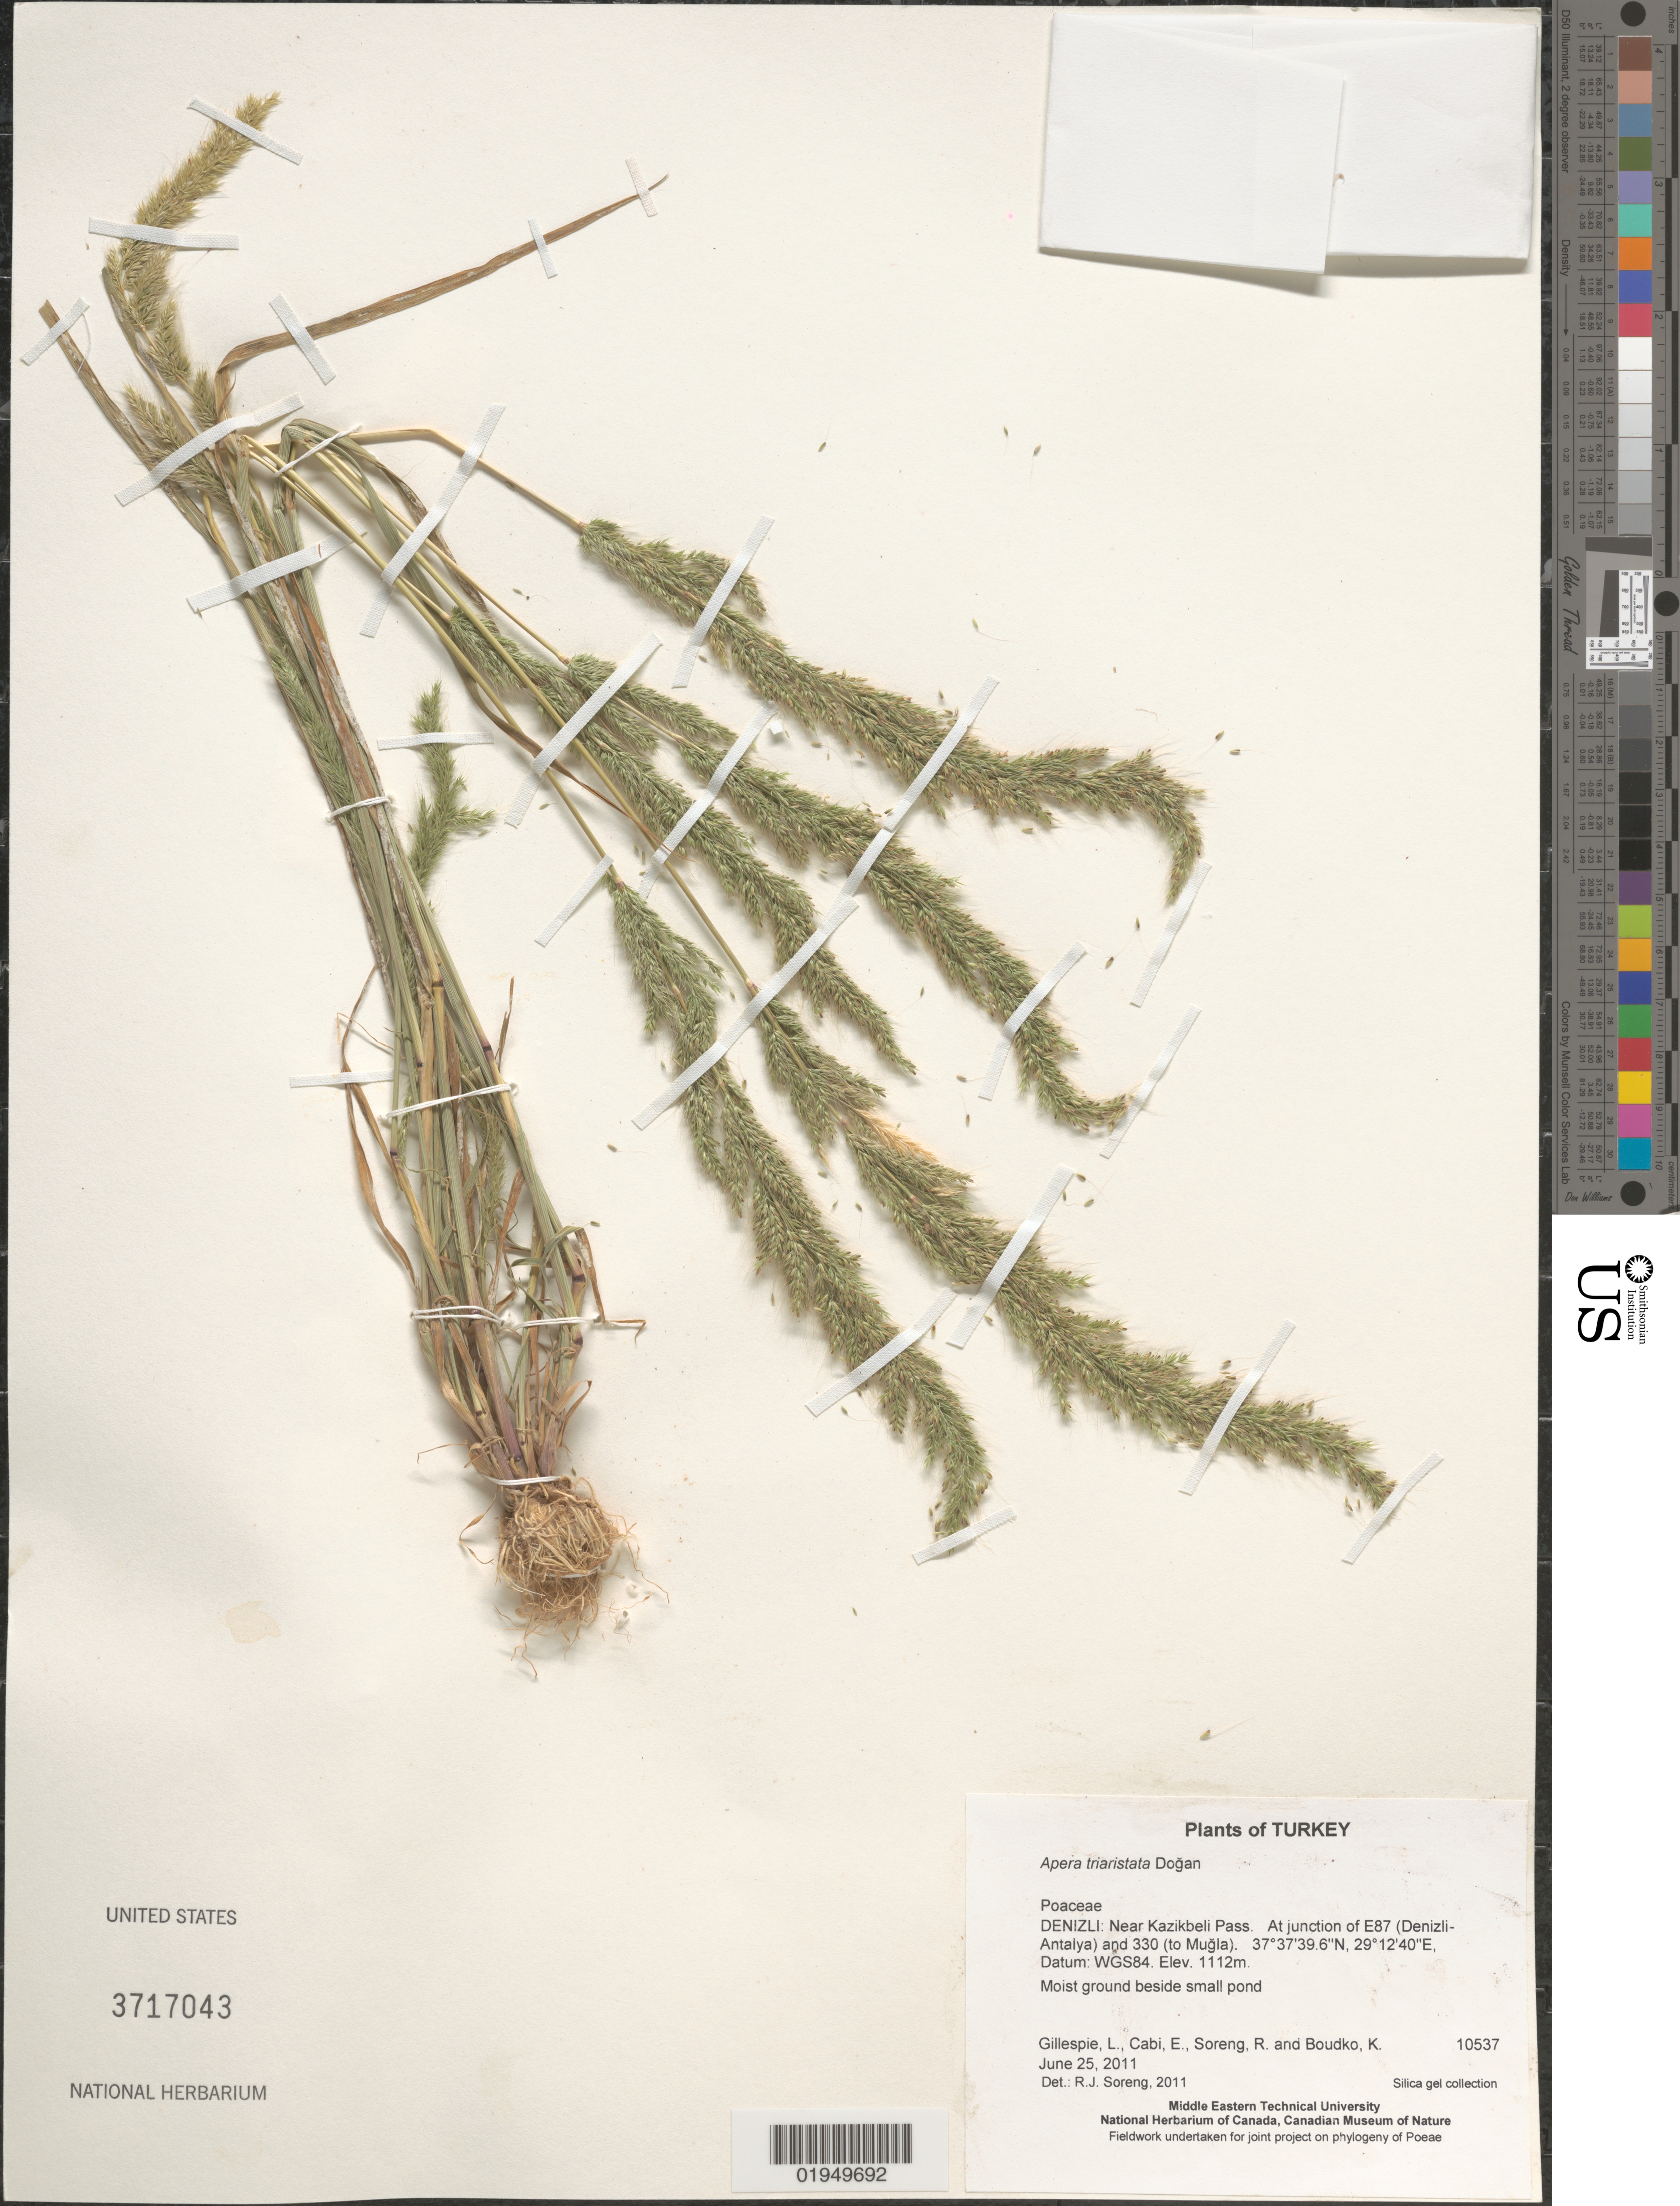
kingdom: Plantae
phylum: Tracheophyta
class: Liliopsida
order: Poales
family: Poaceae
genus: Apera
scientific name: Apera triaristata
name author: Doğan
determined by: Soreng, Robert J., Research Associate (BOT), Smithsonian Institution - National Museum of Natural History (UNITED STATES)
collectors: L. J. Gillespie, E. Cabi, R. J. Soreng & K. Boudko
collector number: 10537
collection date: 2011-06-25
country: Turkey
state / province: Denizli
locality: Near Kazikbeli Pass. At junction of E87 (Denizli-Antalya) and 330 (to Mugla)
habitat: Moist ground beside small pond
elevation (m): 1112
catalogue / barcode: US 3717043